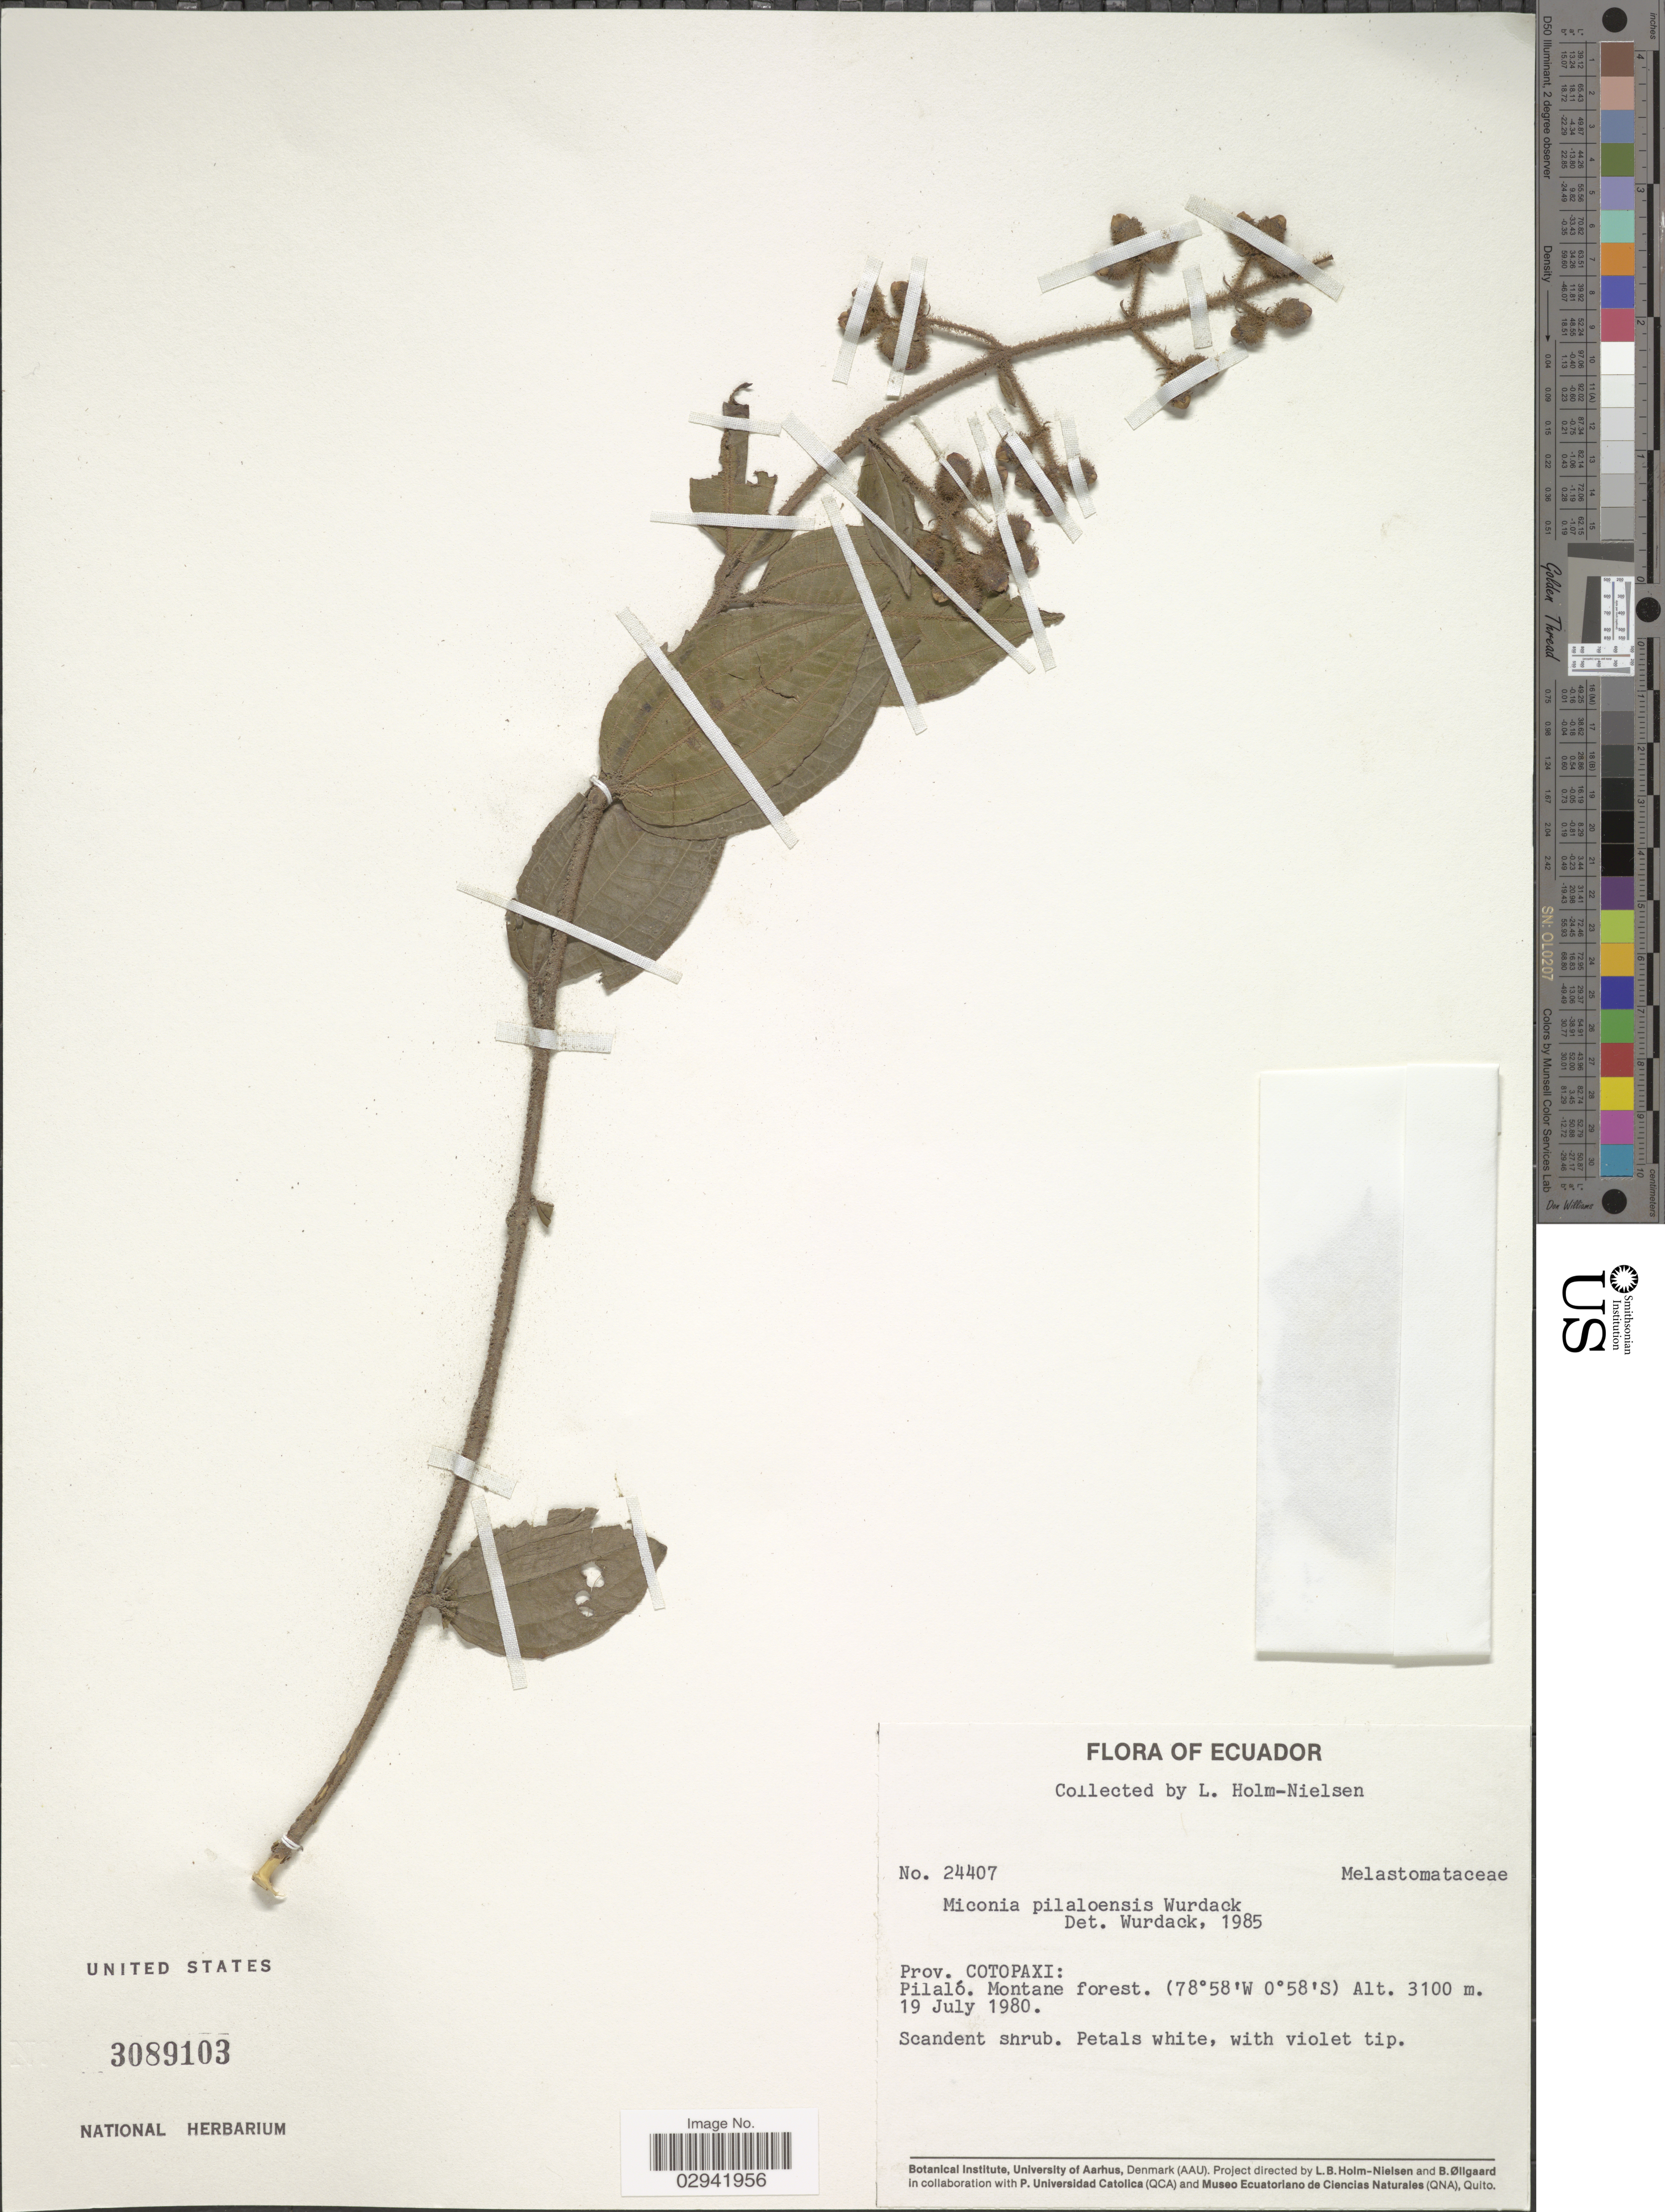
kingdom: Plantae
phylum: Tracheophyta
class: Magnoliopsida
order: Myrtales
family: Melastomataceae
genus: Miconia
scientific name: Miconia pilaloensis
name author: Wurdack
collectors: L. Holm-Nielsen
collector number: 24407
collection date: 1980-07-19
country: Ecuador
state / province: Cotopaxi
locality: Pilaló.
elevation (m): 3100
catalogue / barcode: US 3089103